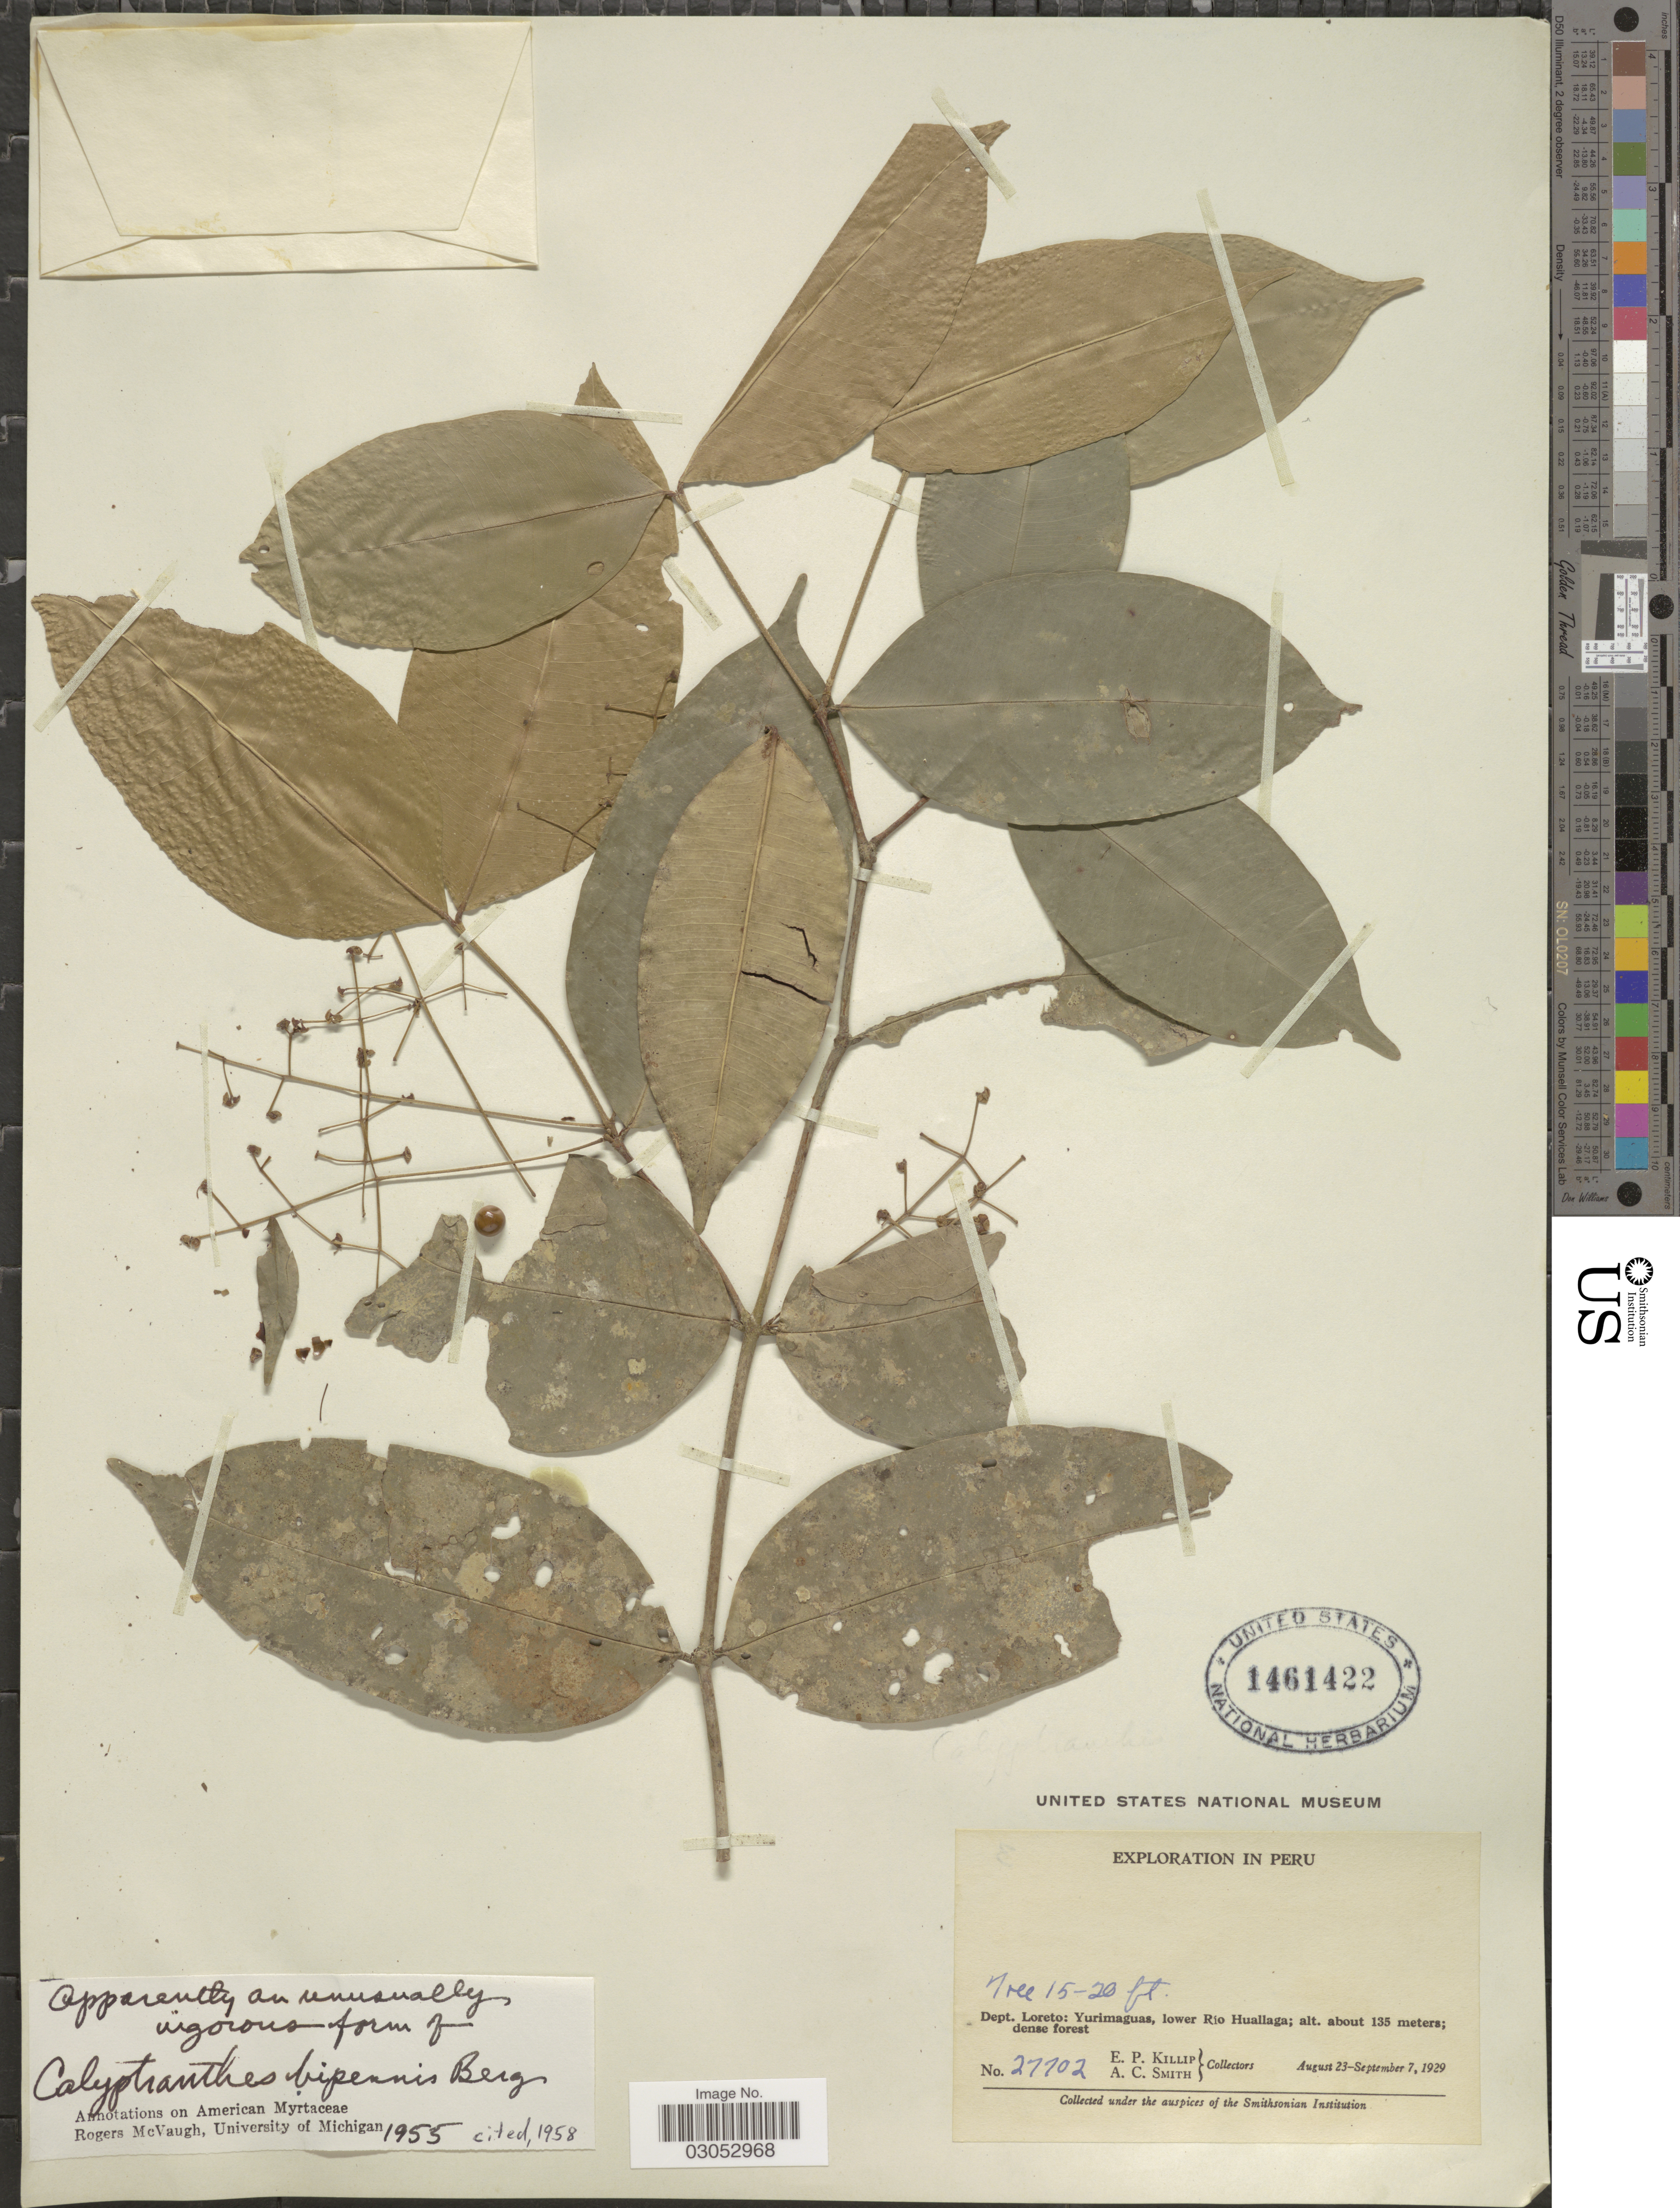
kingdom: Plantae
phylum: Tracheophyta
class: Magnoliopsida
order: Myrtales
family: Myrtaceae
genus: Myrcia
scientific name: Myrcia hylobates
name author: (Standl. ex Amshoff) E. Lucas & K. Samra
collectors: E. P. Killip & A. C. Smith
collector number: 27702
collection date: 1929-08-23/1929-09-07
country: Peru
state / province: Loreto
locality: Dept. Loreto: Yurimaguas, lower Río Huallaga.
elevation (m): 135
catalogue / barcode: US 1461422